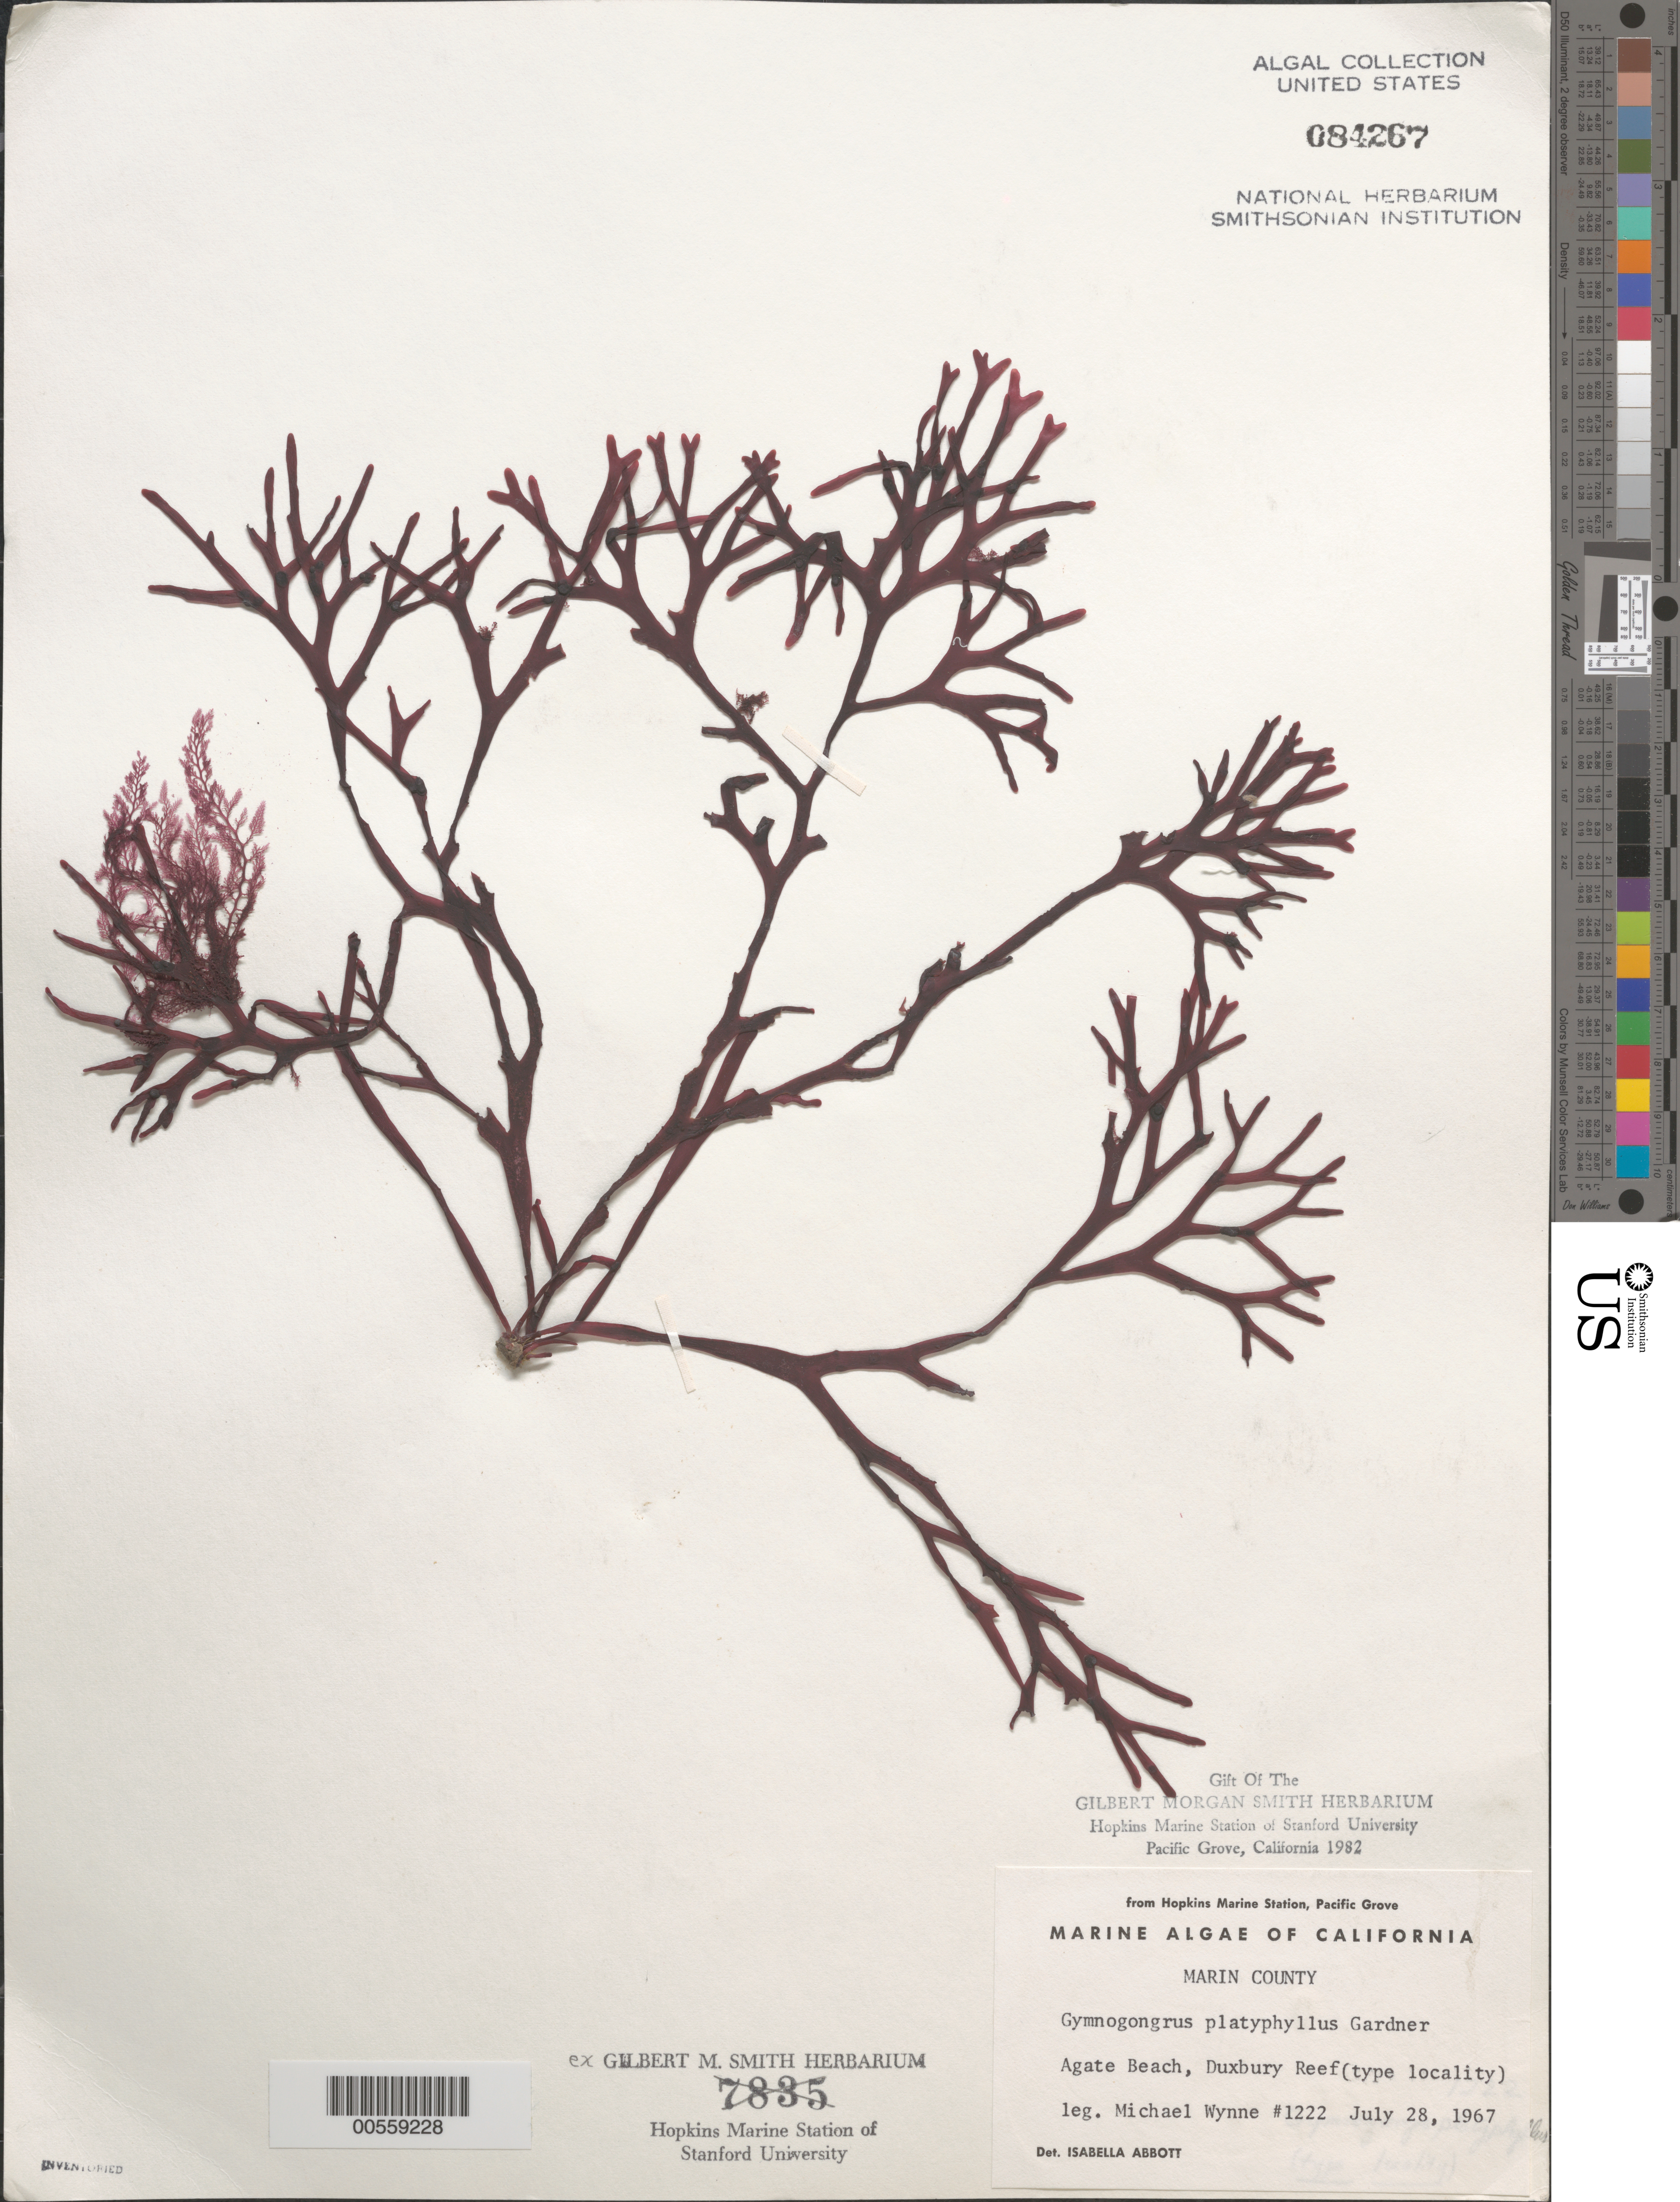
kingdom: Plantae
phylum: Rhodophyta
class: Florideophyceae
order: Gigartinales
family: Phyllophoraceae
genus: Gymnogongrus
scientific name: Gymnogongrus platyphyllus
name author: N.L. Gardner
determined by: Abbott, Isabella A.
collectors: M.J. Wynne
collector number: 1222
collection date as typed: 28 Jul 1967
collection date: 1967-07-28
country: United States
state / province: California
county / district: Marin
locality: Agate Beach, Duxbury Reef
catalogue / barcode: US 84267